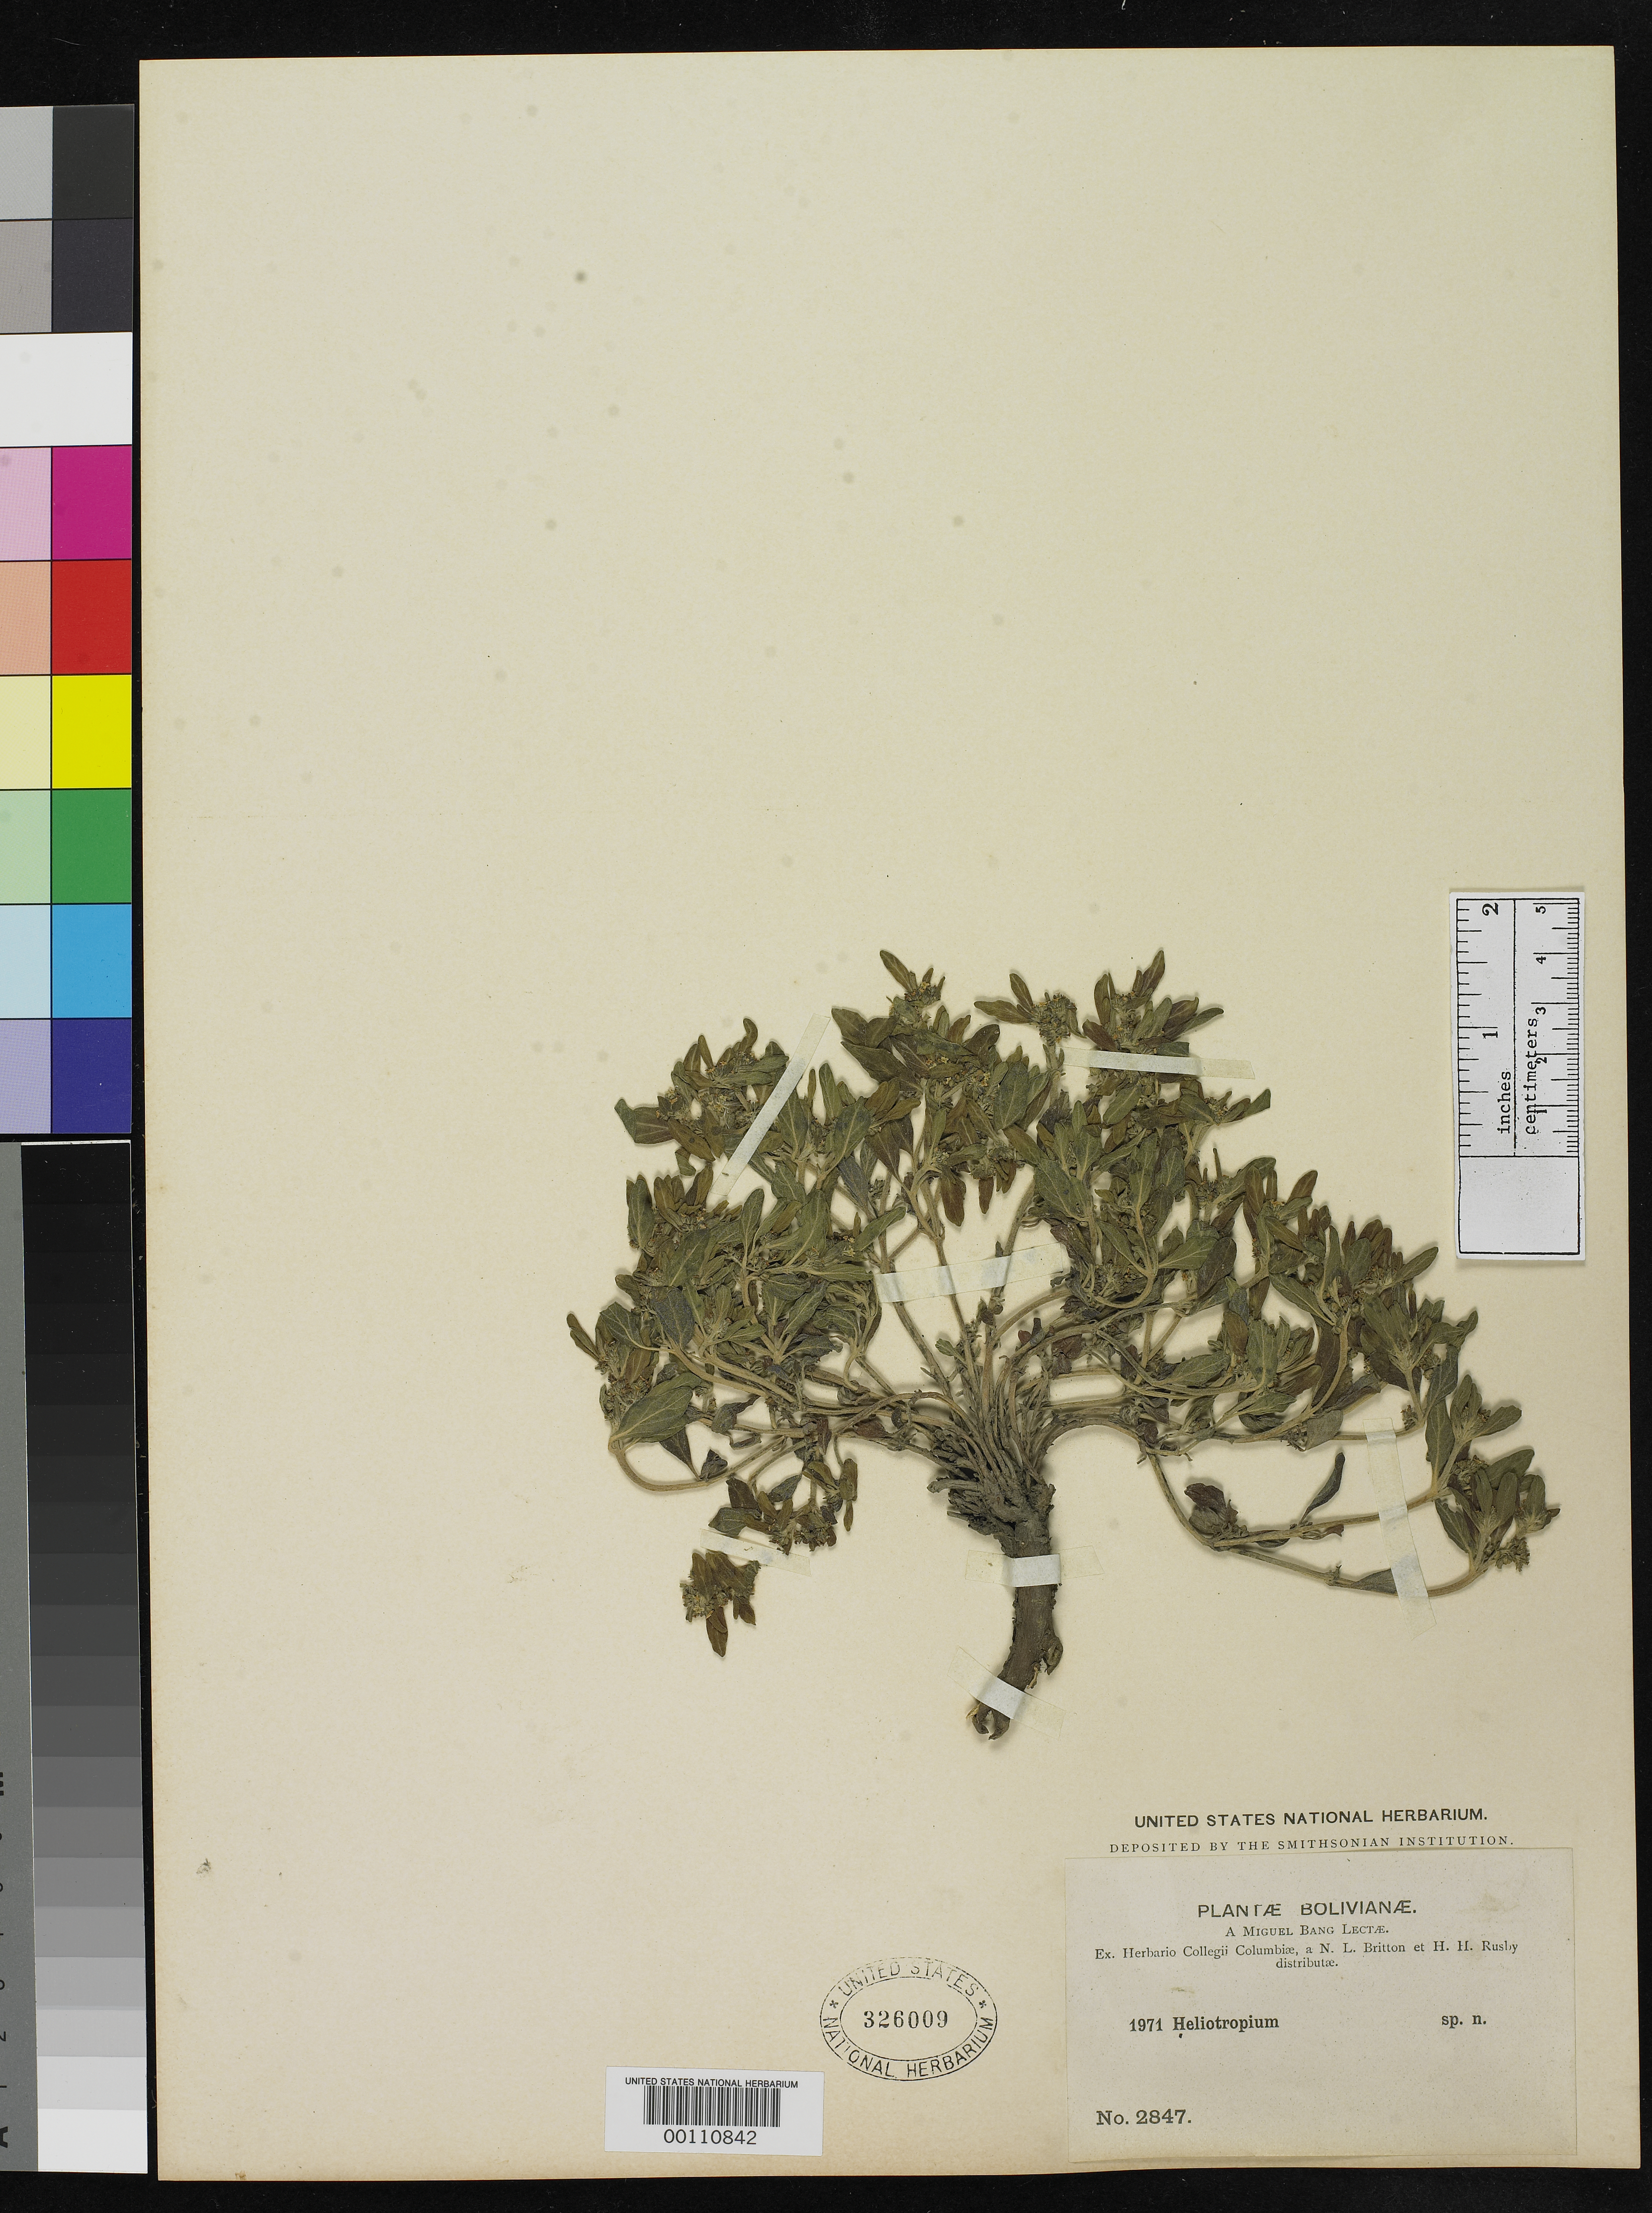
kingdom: Plantae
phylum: Tracheophyta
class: Magnoliopsida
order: Boraginales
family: Heliotropiaceae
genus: Heliotropium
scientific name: Heliotropium bangii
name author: Rusby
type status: Isotype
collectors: M. Bang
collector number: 2847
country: Bolivia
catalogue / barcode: US 326009